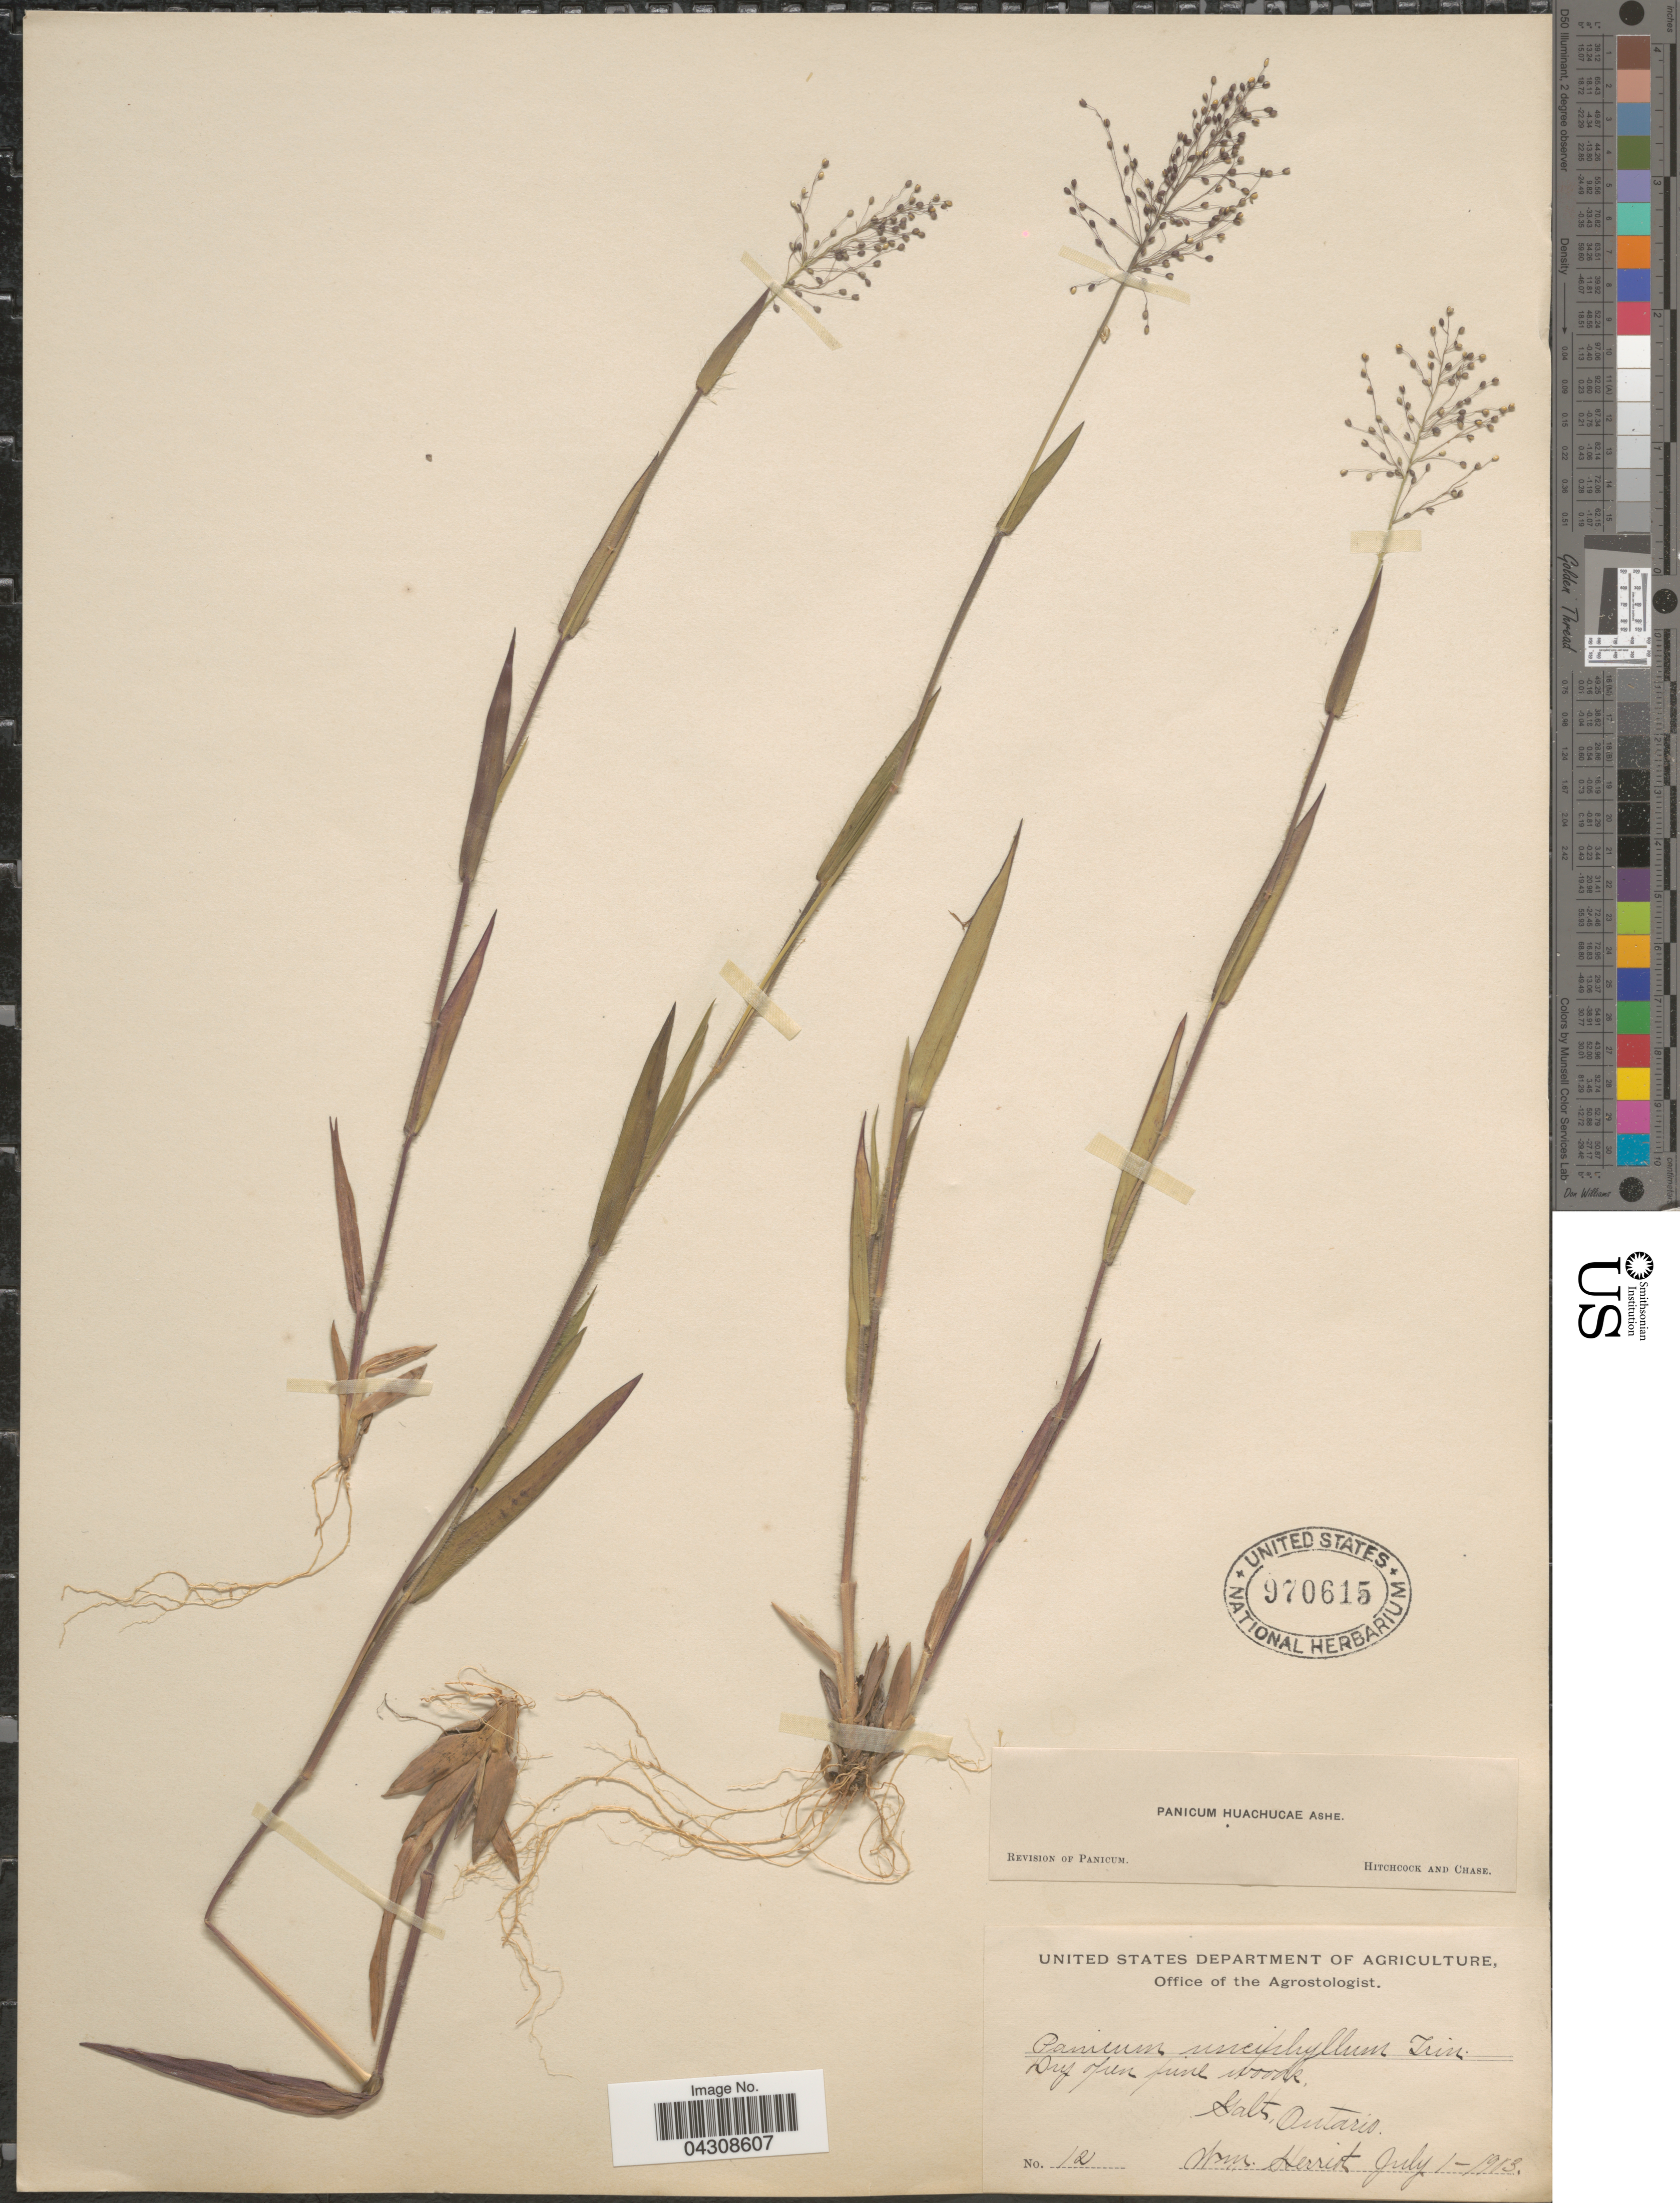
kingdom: Plantae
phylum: Tracheophyta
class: Liliopsida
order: Poales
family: Poaceae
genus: Dichanthelium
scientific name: Dichanthelium acuminatum var. acuminatum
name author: (Sw.) Gould & C.A. Clark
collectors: W. Herriot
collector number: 12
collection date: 1903-07-01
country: Canada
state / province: Ontario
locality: Galt.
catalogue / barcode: US 970615